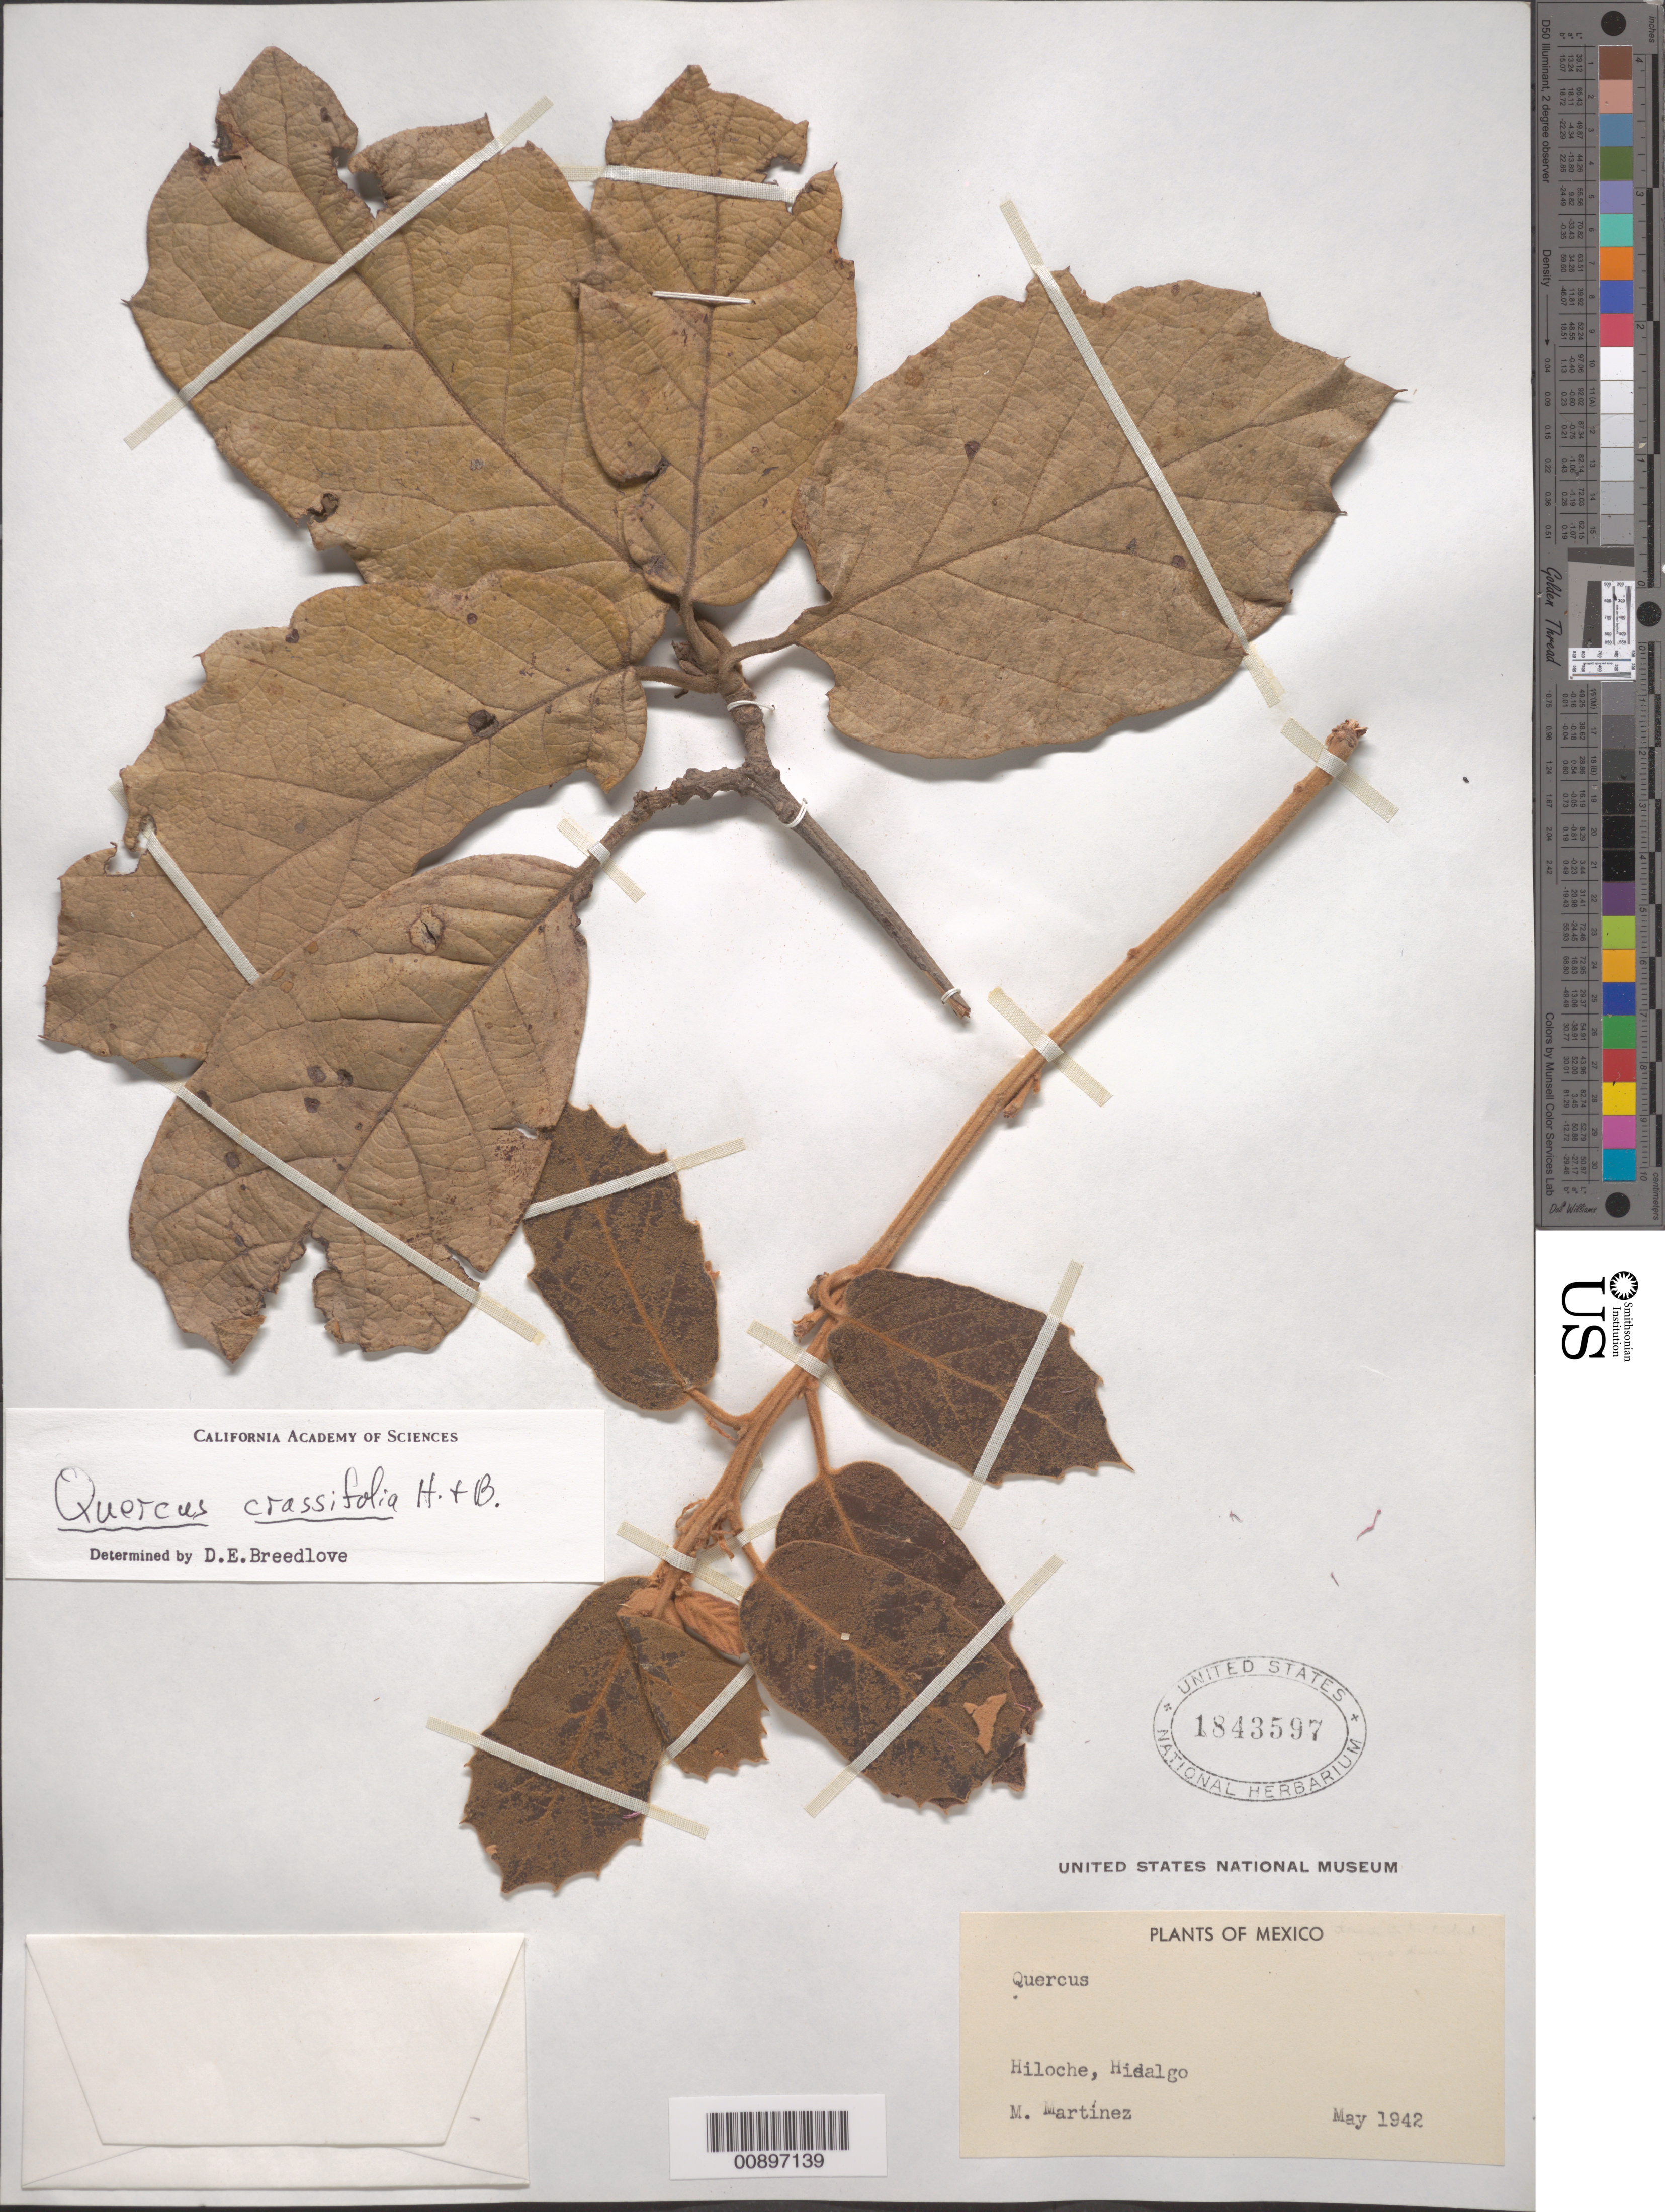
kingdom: Plantae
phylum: Tracheophyta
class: Magnoliopsida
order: Fagales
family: Fagaceae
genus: Quercus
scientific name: Quercus crassifolia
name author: Humb. & Bonpl.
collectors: M. Martinez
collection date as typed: May 1942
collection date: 1942-05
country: Mexico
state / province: Hidalgo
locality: Hiloche, Hidalgo.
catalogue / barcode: US 1843597